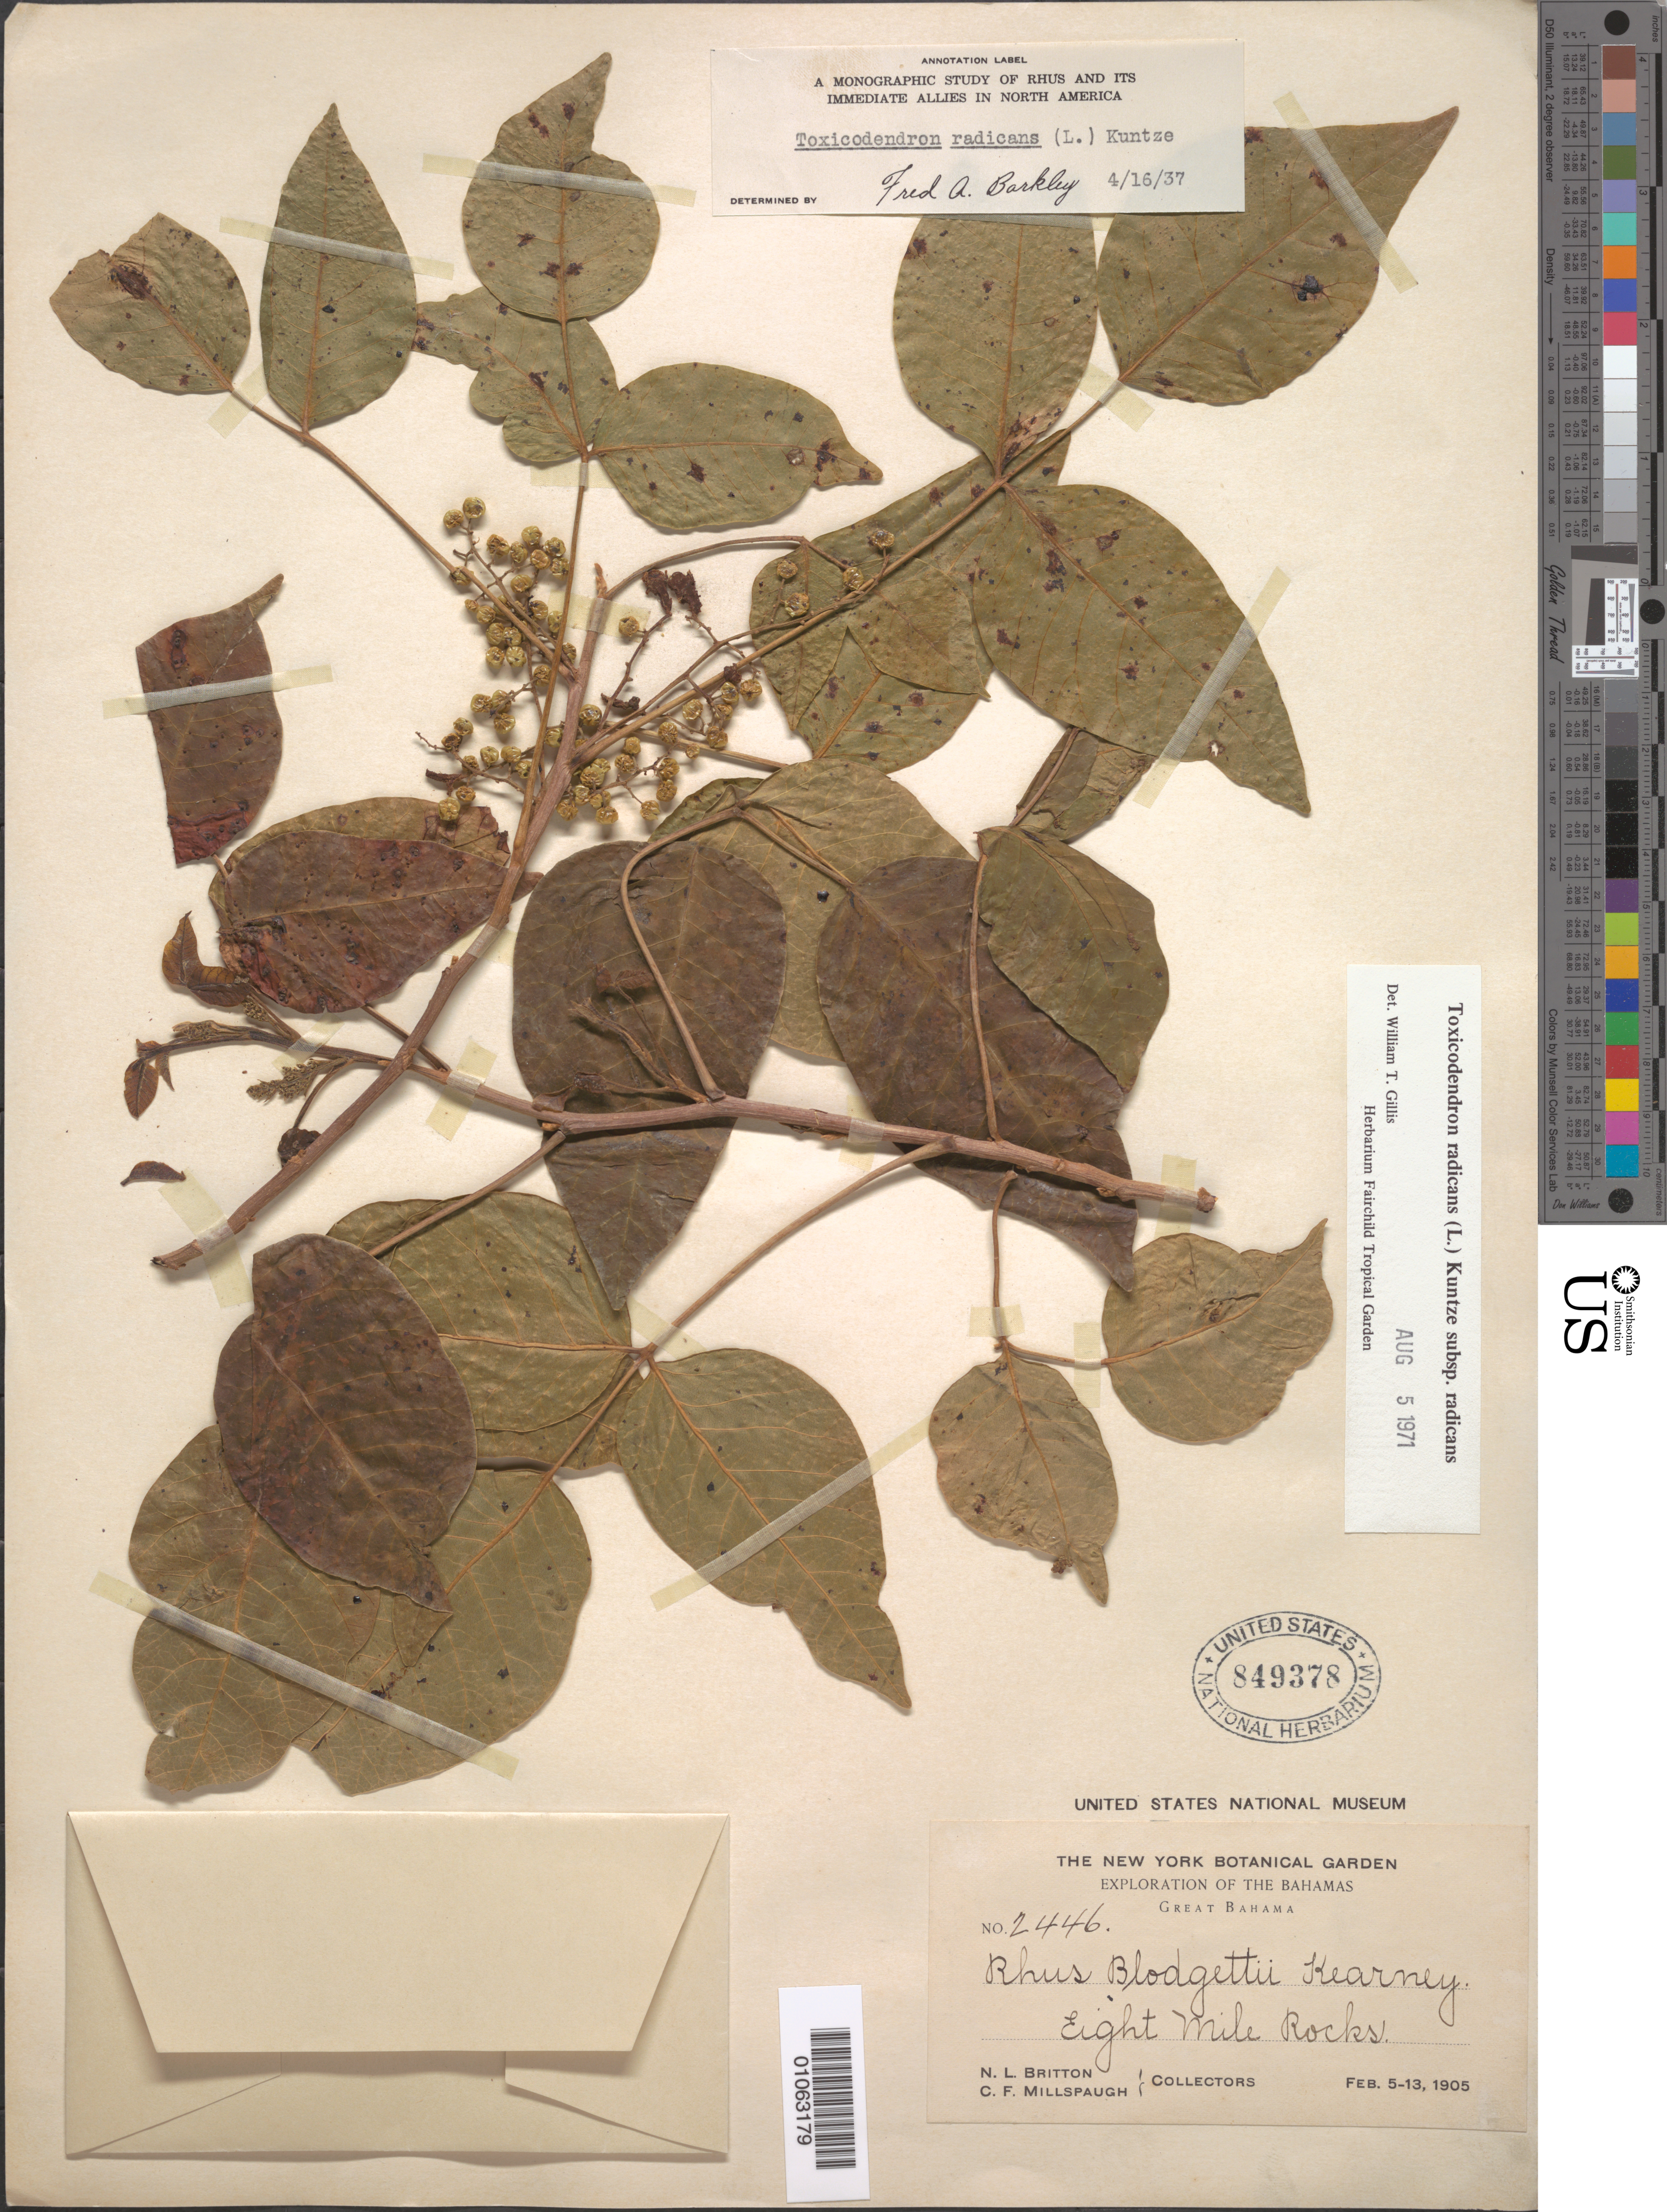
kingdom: Plantae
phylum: Tracheophyta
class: Magnoliopsida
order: Sapindales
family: Anacardiaceae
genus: Toxicodendron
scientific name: Toxicodendron radicans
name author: (L.) Kuntze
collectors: N. Britton & C. F. Millspaugh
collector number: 2446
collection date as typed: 05 Feb 1905 to 13 Feb 1905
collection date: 1905-02-05/1905-02-13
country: Bahamas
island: Andros I.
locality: Great Bahamas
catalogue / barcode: US 849378